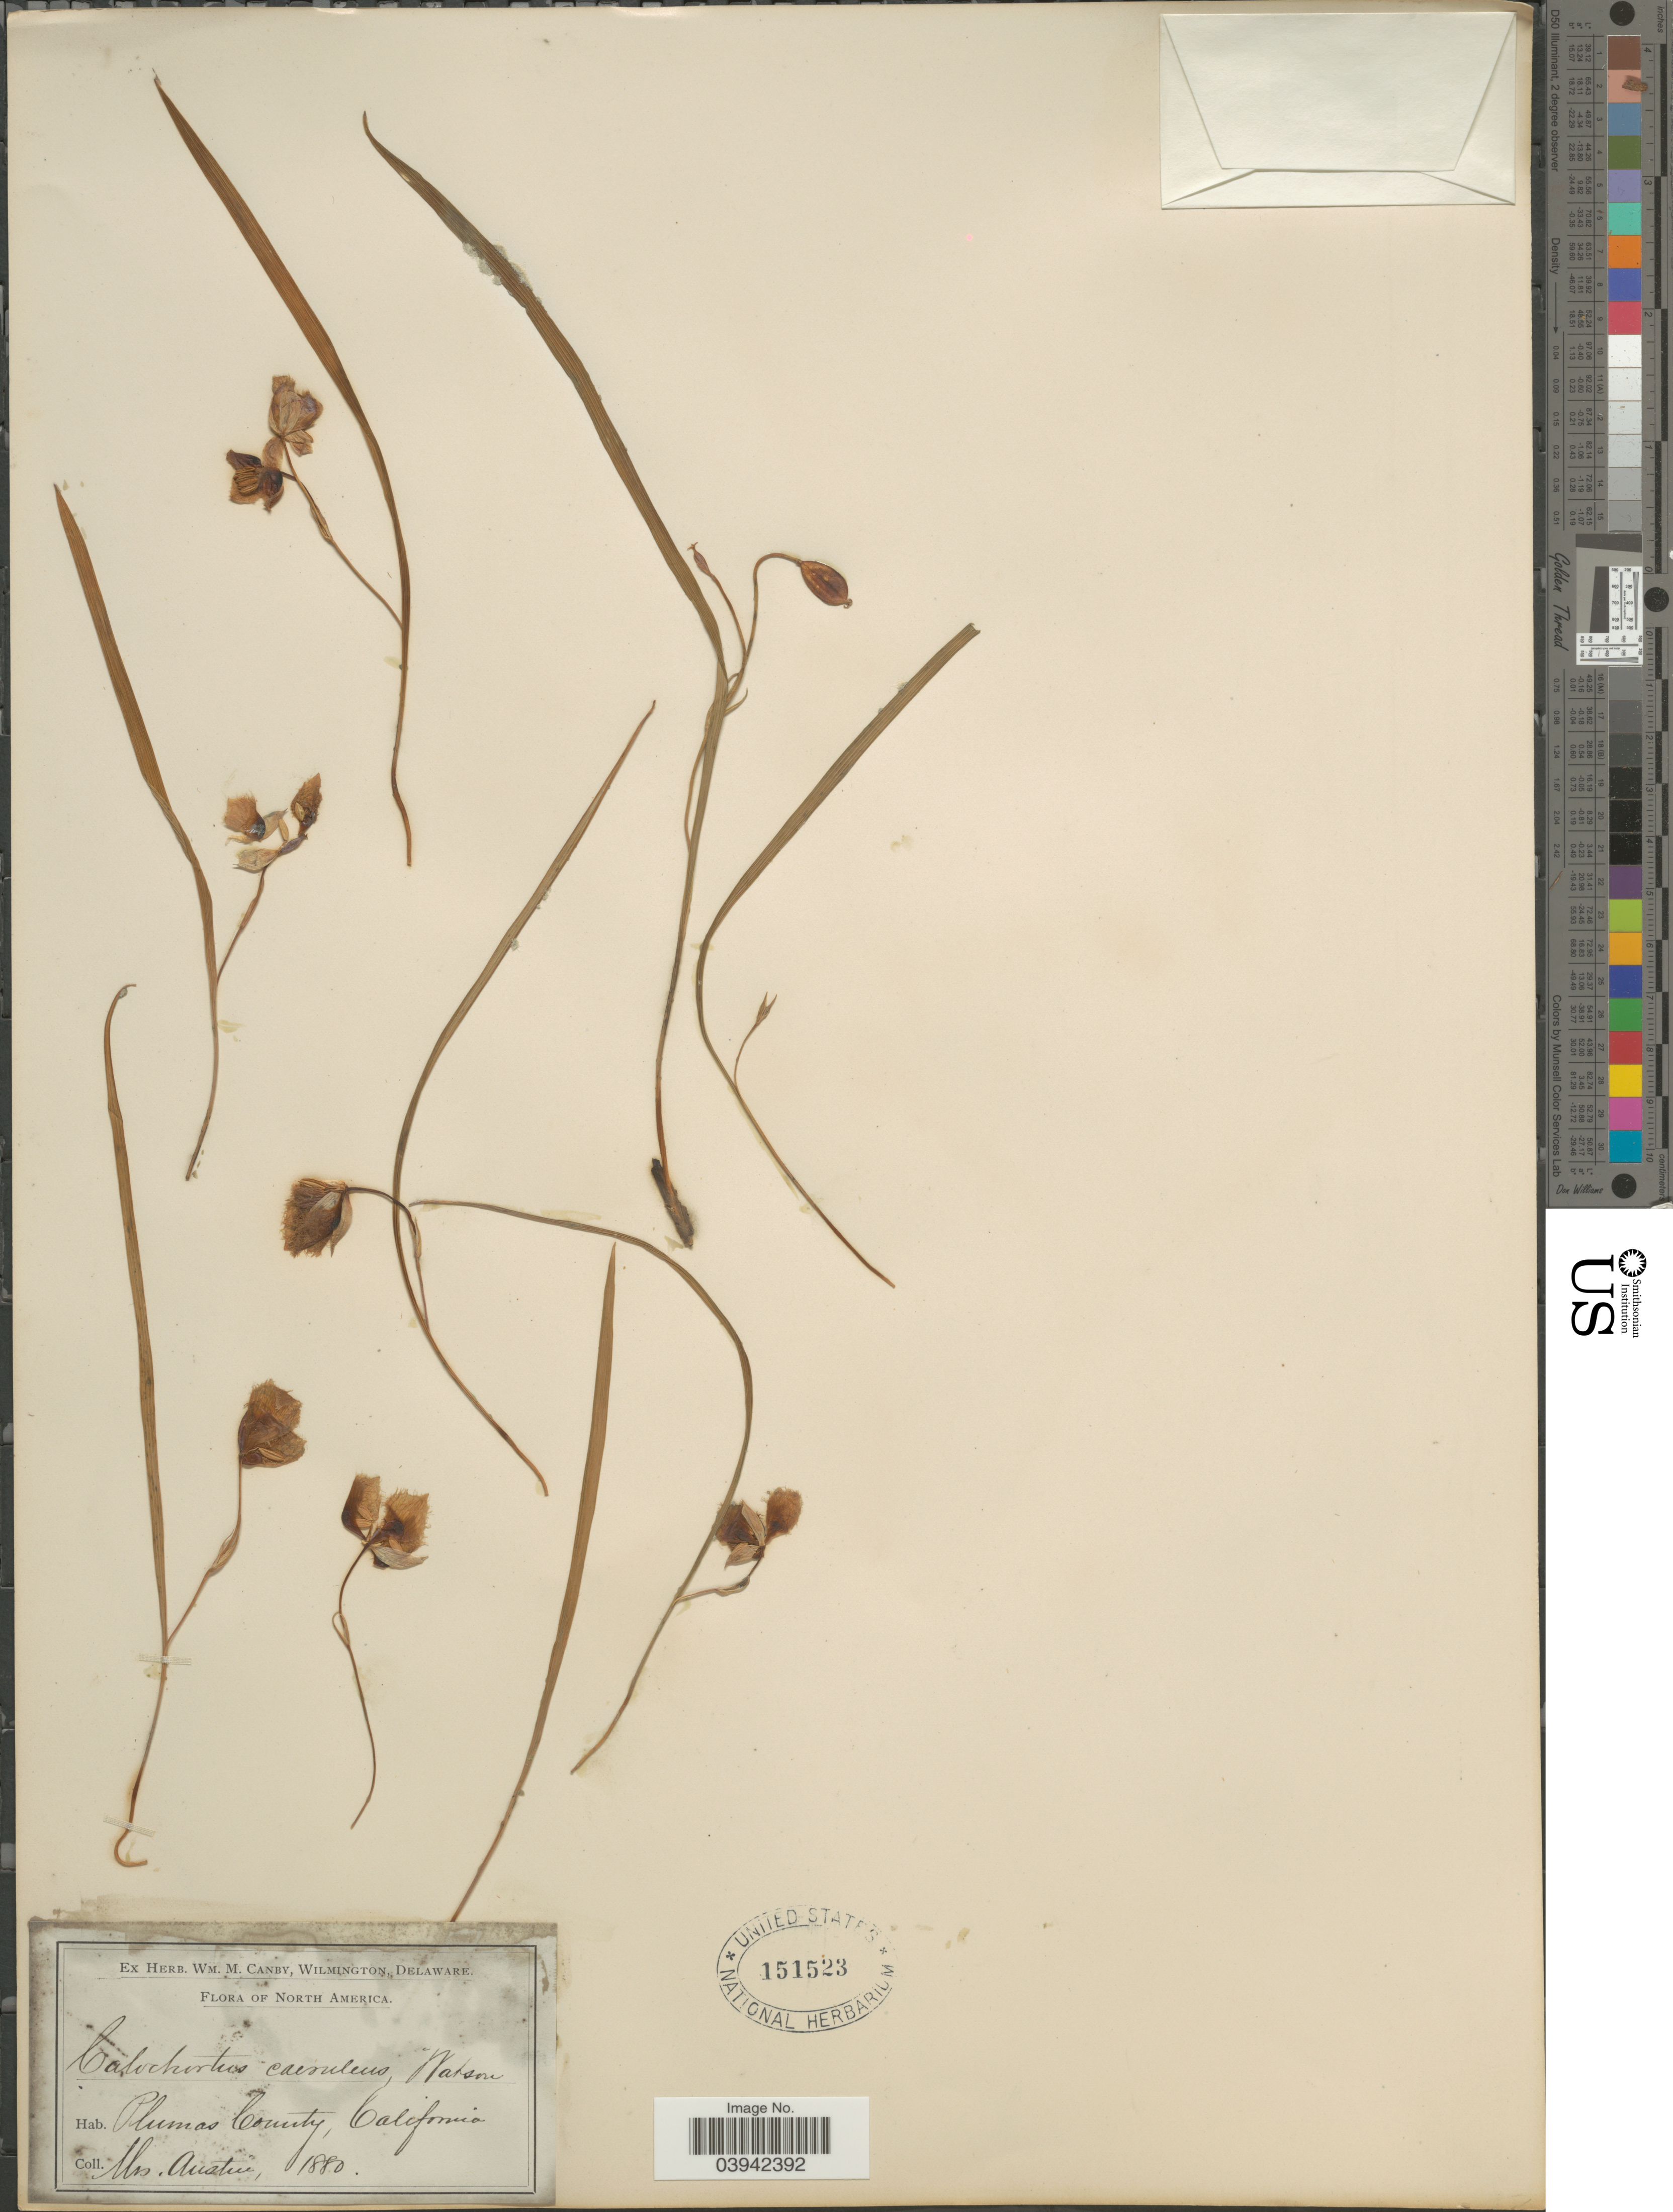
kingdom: Plantae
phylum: Tracheophyta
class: Liliopsida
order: Liliales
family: Liliaceae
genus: Calochortus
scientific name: Calochortus coeruleus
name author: (Kellogg) S. Watson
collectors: Austin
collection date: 1880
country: United States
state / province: California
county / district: Plumas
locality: Plumas County.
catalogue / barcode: US 151523